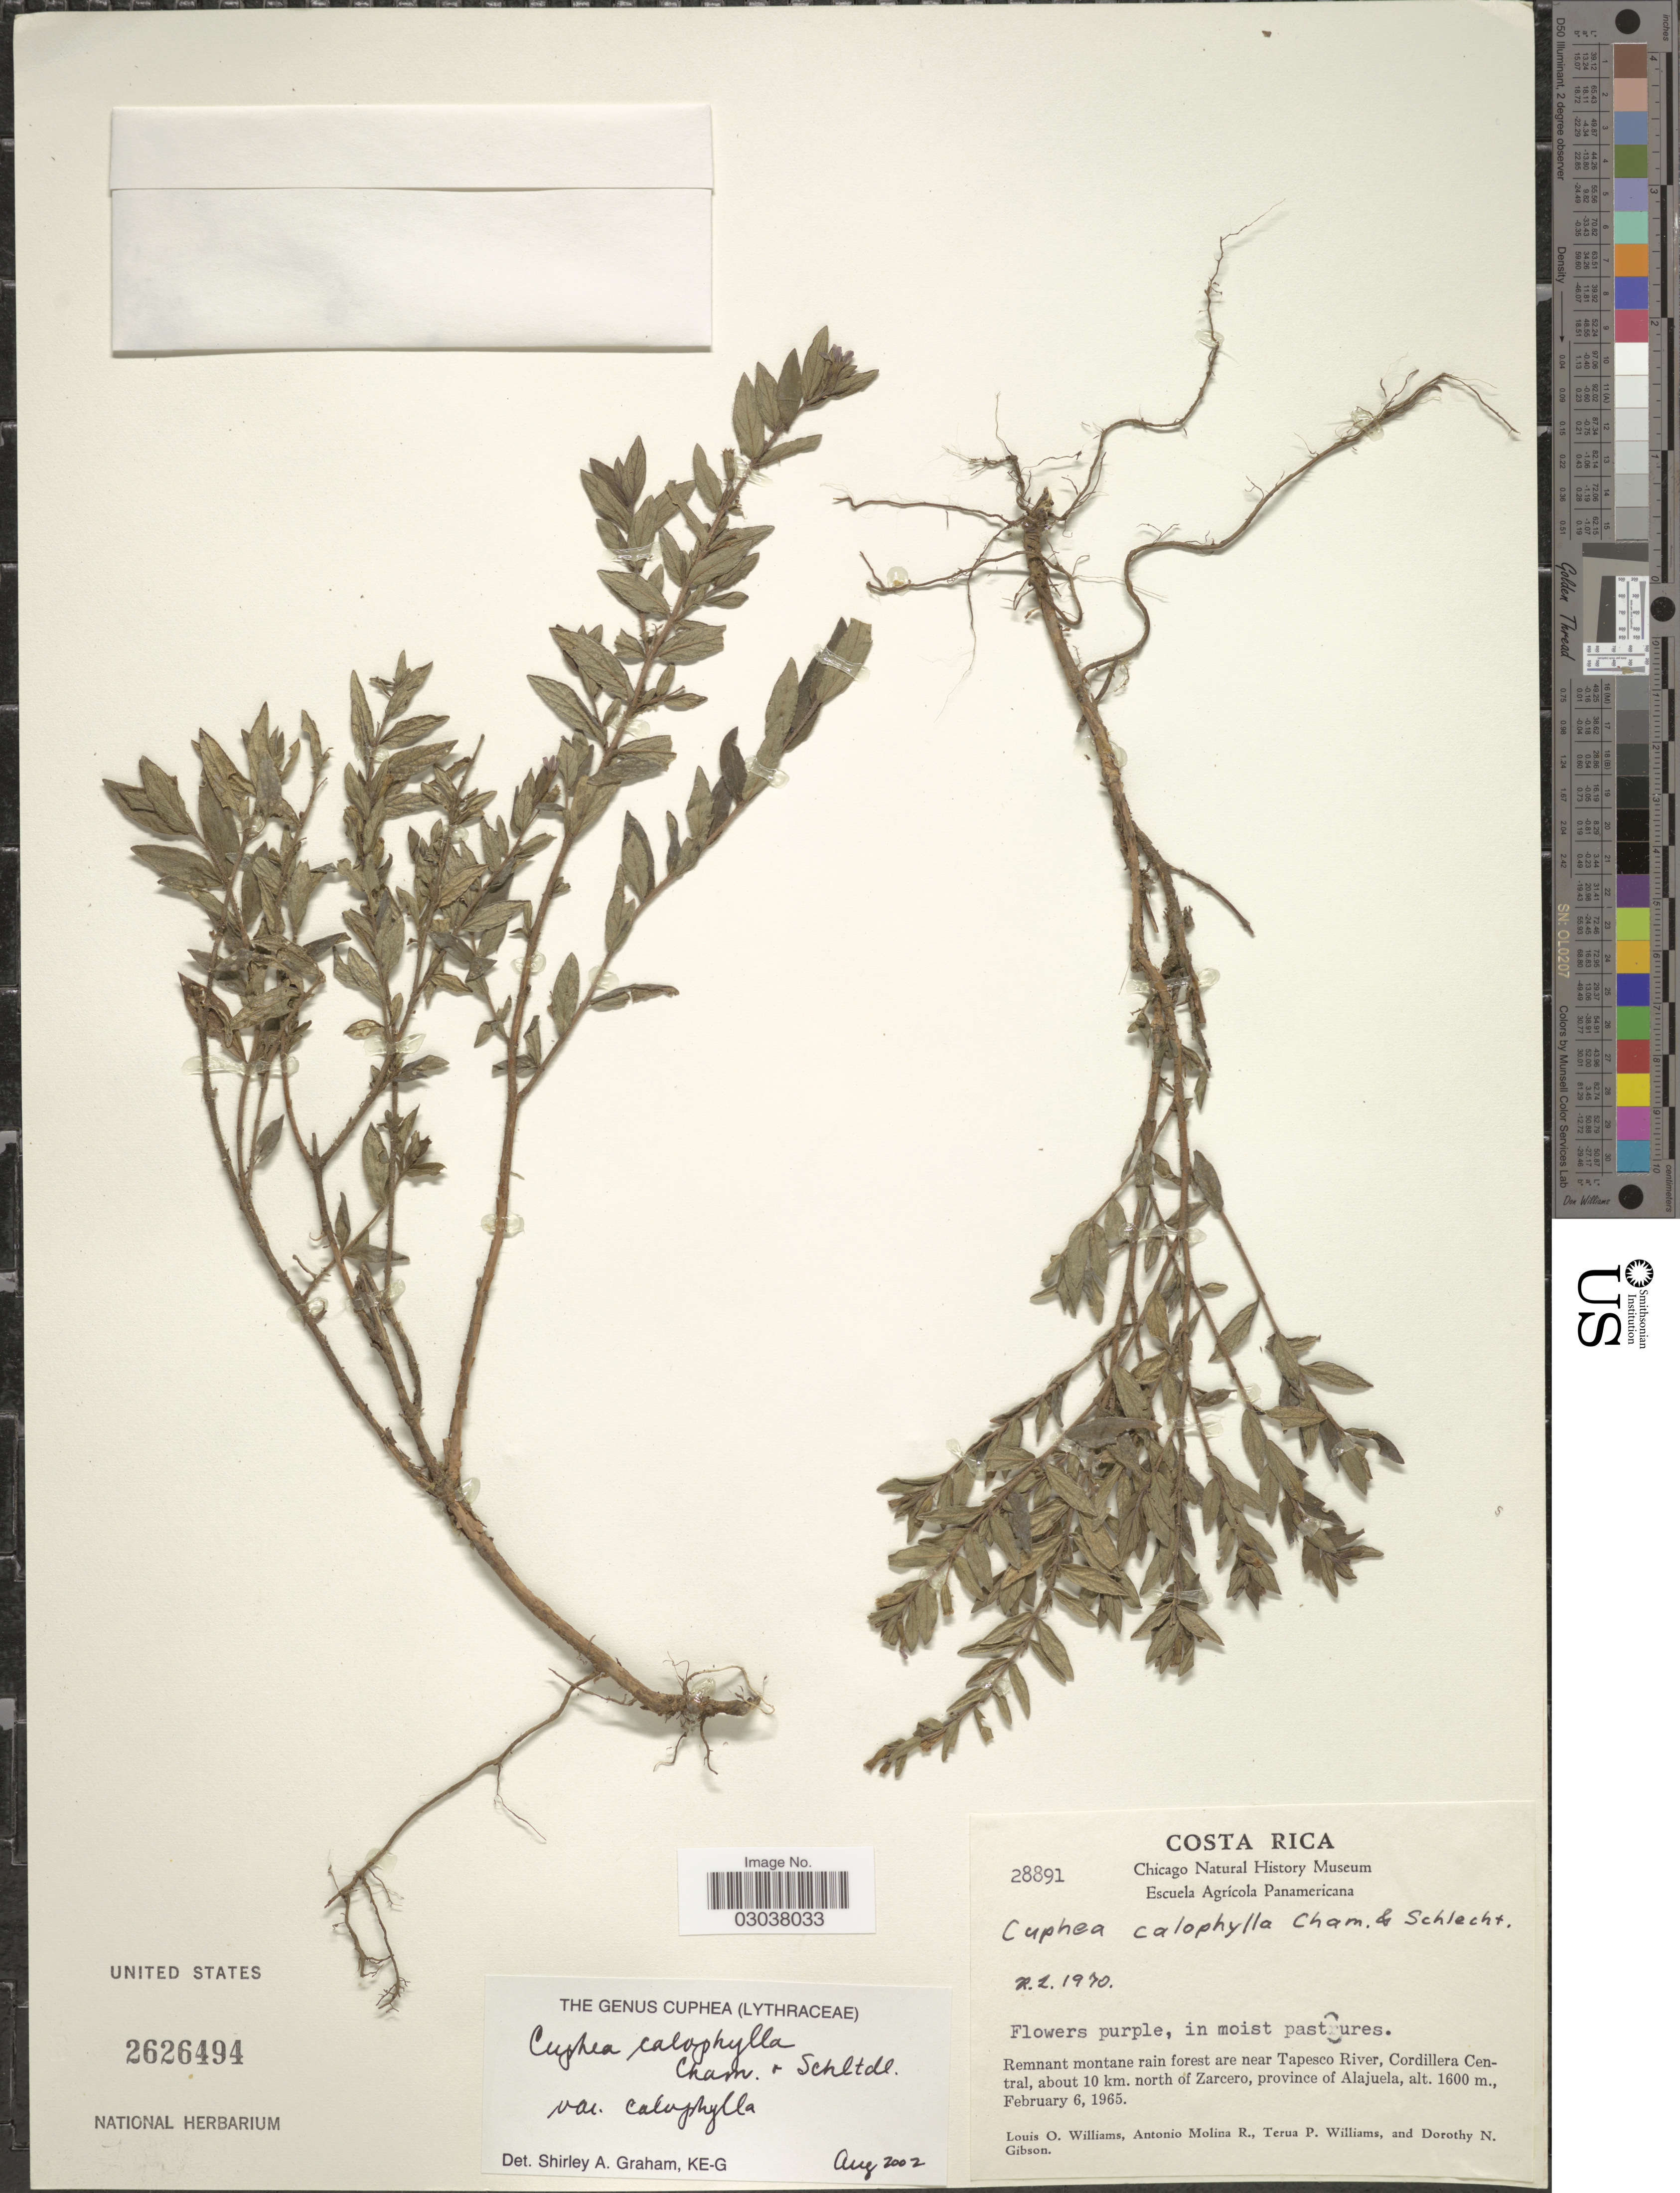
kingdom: Plantae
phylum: Tracheophyta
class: Magnoliopsida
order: Myrtales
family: Lythraceae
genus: Cuphea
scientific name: Cuphea calophylla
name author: Cham. & Schltdl.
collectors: L. O. Williams, A. Molina R., T. Williams & D. N. Gibson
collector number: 28891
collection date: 1965-02-06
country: Costa Rica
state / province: Alajuela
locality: Near Tapesco River, Cordillera Central, about 10 km. north of Zarcero.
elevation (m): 1600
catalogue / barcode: US 2626494